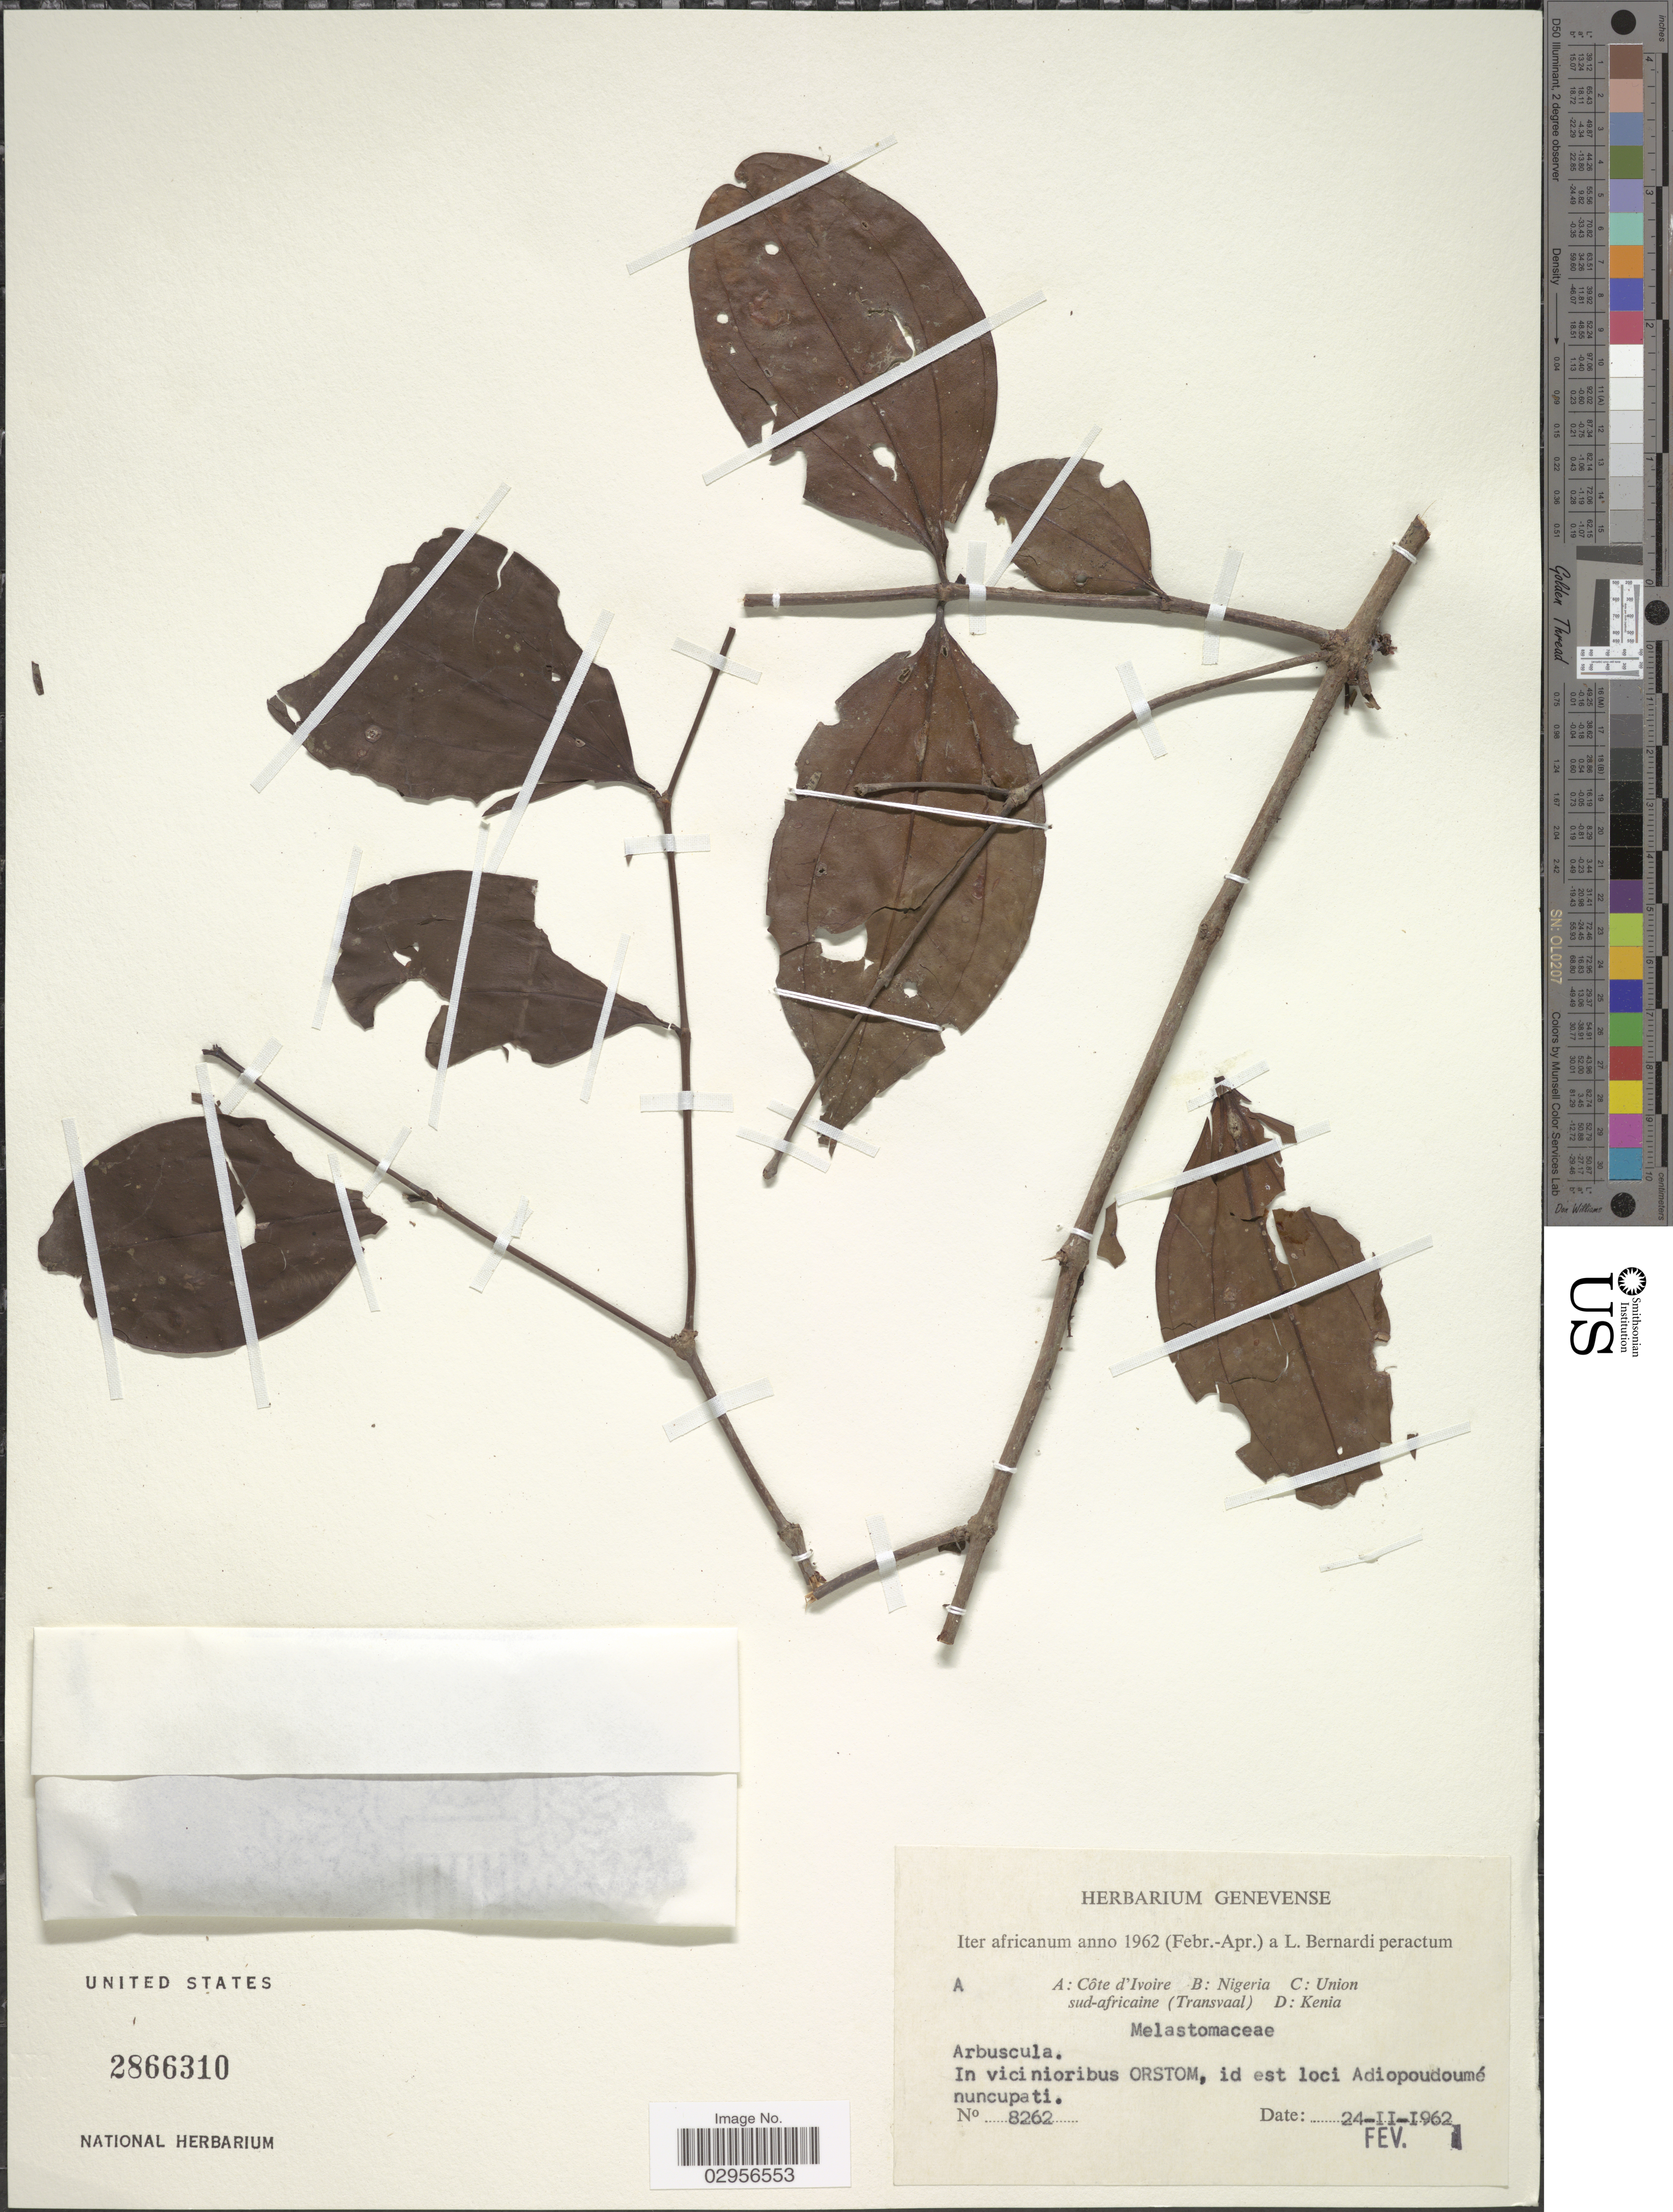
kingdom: Plantae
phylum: Tracheophyta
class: Magnoliopsida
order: Myrtales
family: Melastomataceae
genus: Memecylon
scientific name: Memecylon sp.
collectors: L. Bernardi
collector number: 8262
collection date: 1962-02-24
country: Ivory Coast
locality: Côte d'Ivoire, In vucubioribus Orstom, id est loci Adiopoudoumé nuncupati.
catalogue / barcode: US 2866310